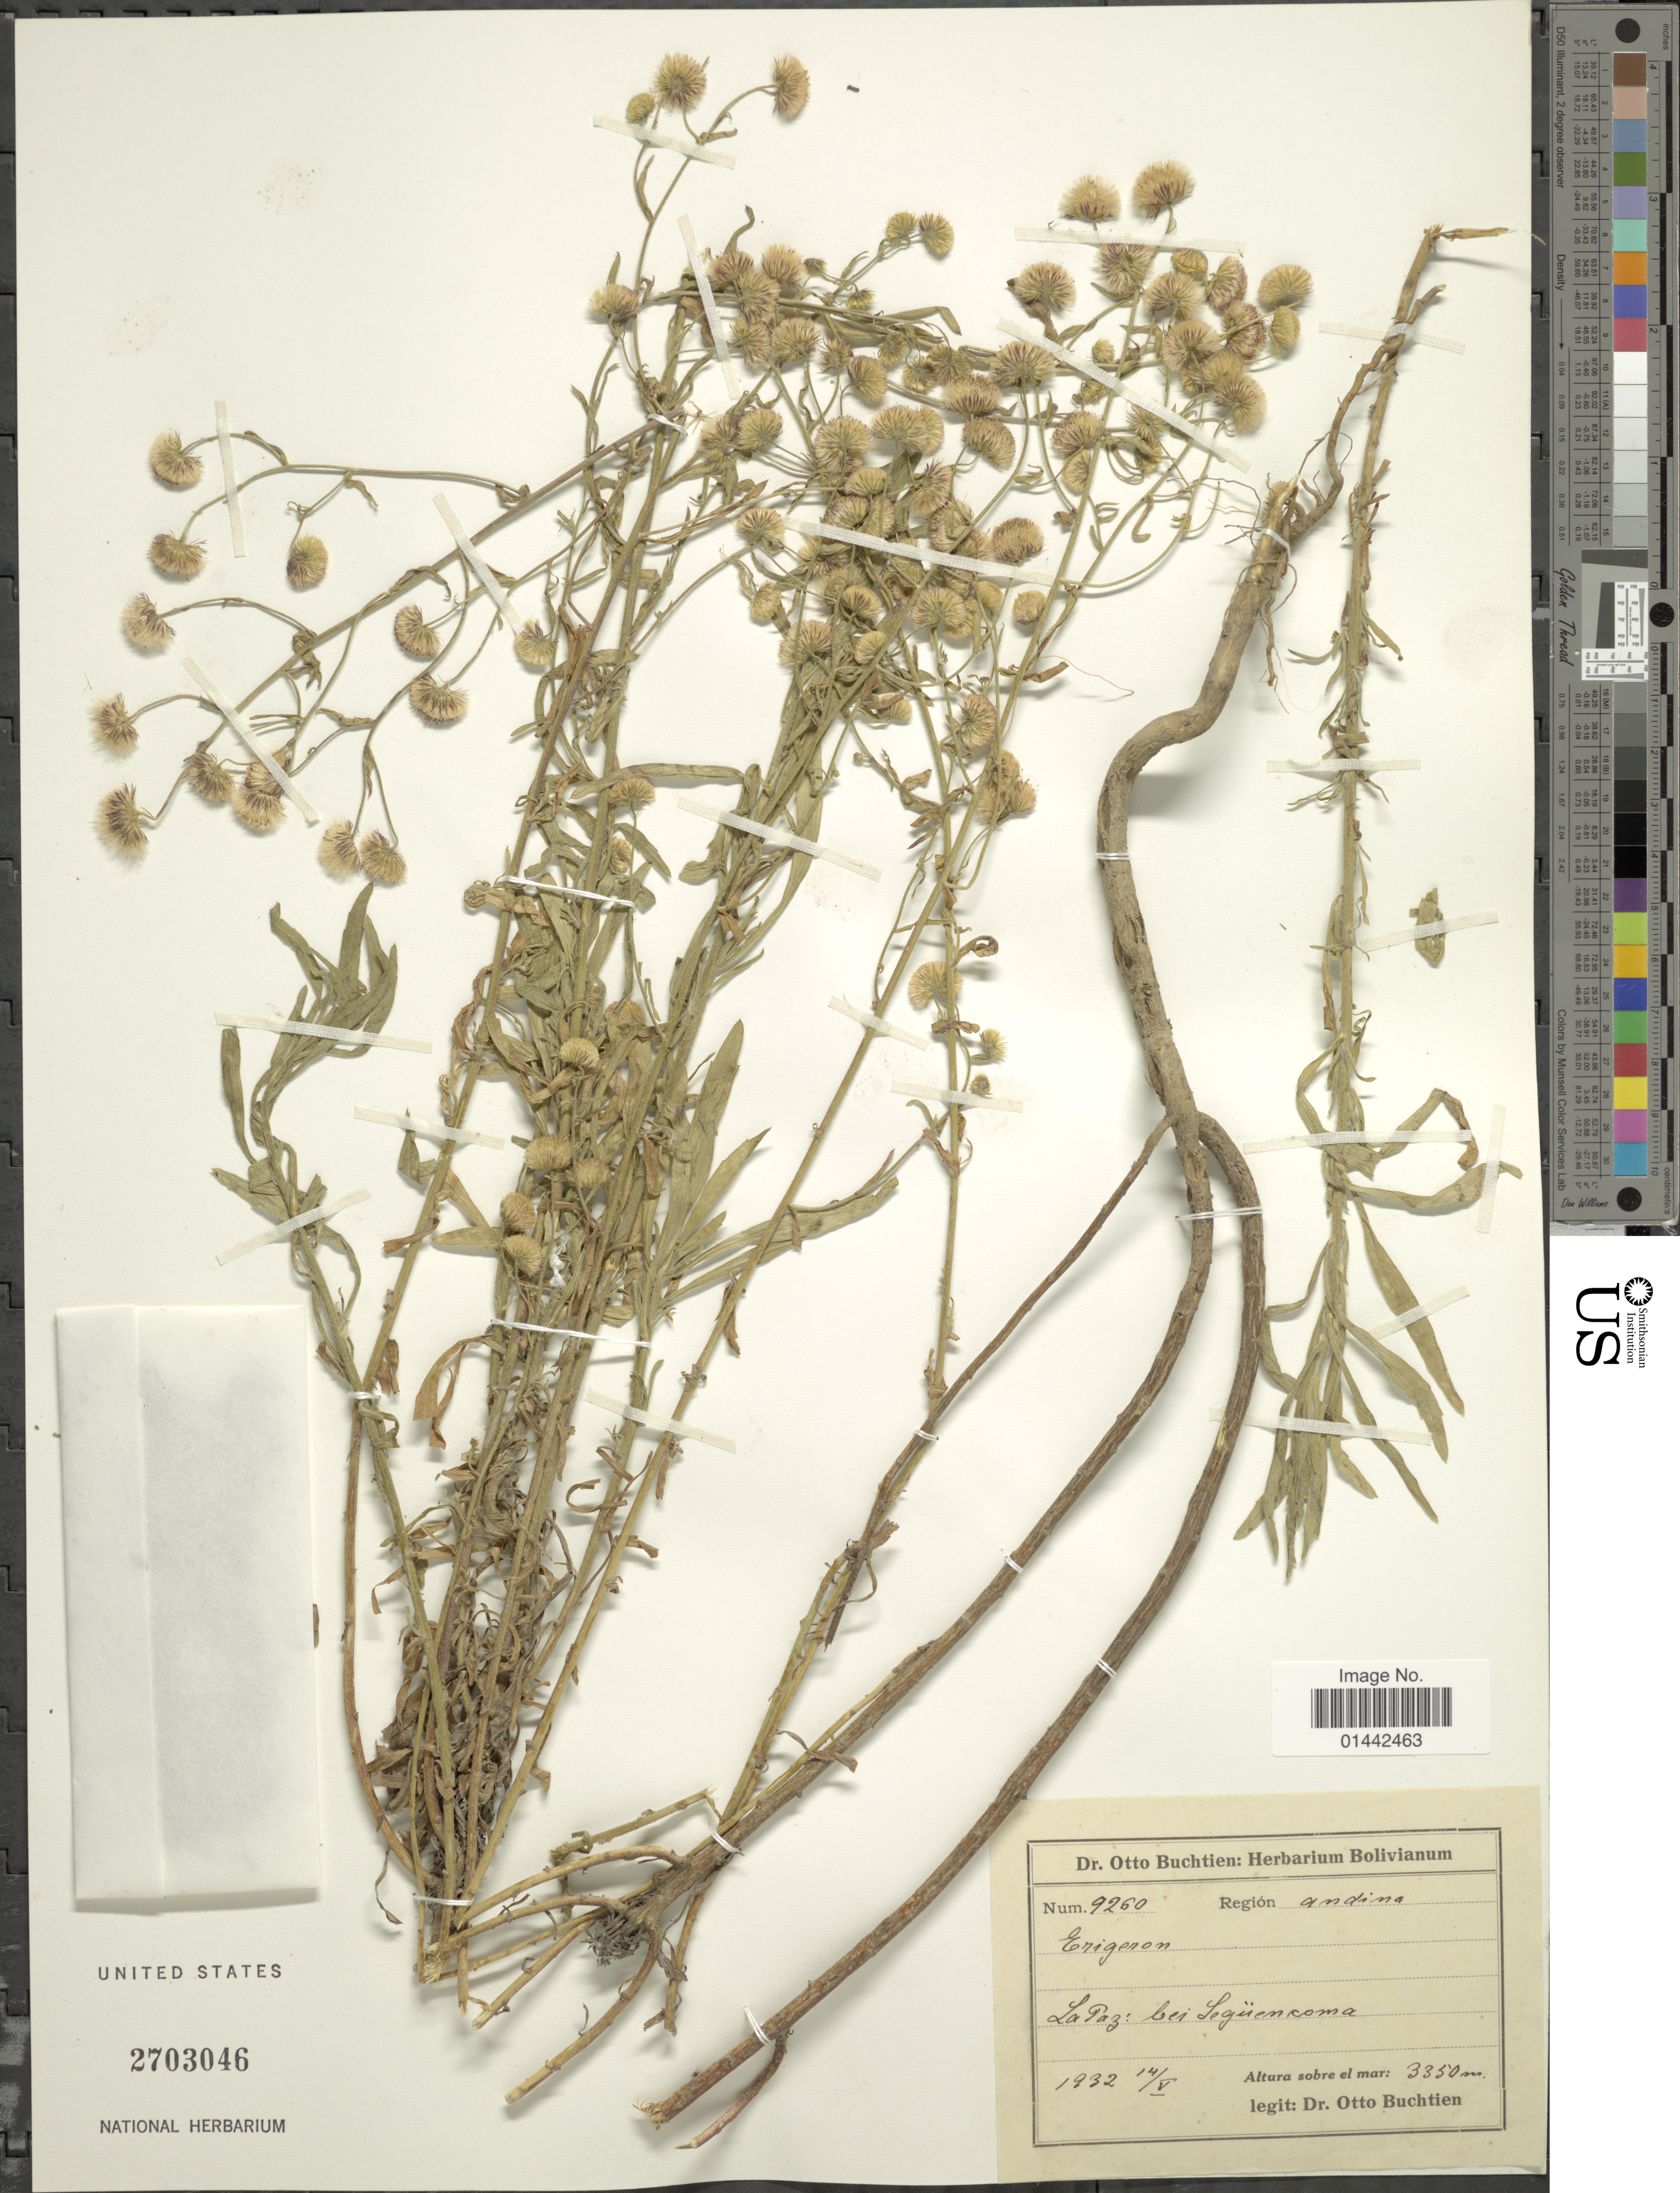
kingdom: Plantae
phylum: Tracheophyta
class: Magnoliopsida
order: Asterales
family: Asteraceae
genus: Erigeron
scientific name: Erigeron sp.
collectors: O. Buchtien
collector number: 9260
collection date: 1932-05-14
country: Bolivia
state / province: La Paz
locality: Bei Següencoma, Region andine.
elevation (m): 3350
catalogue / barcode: US 2703046